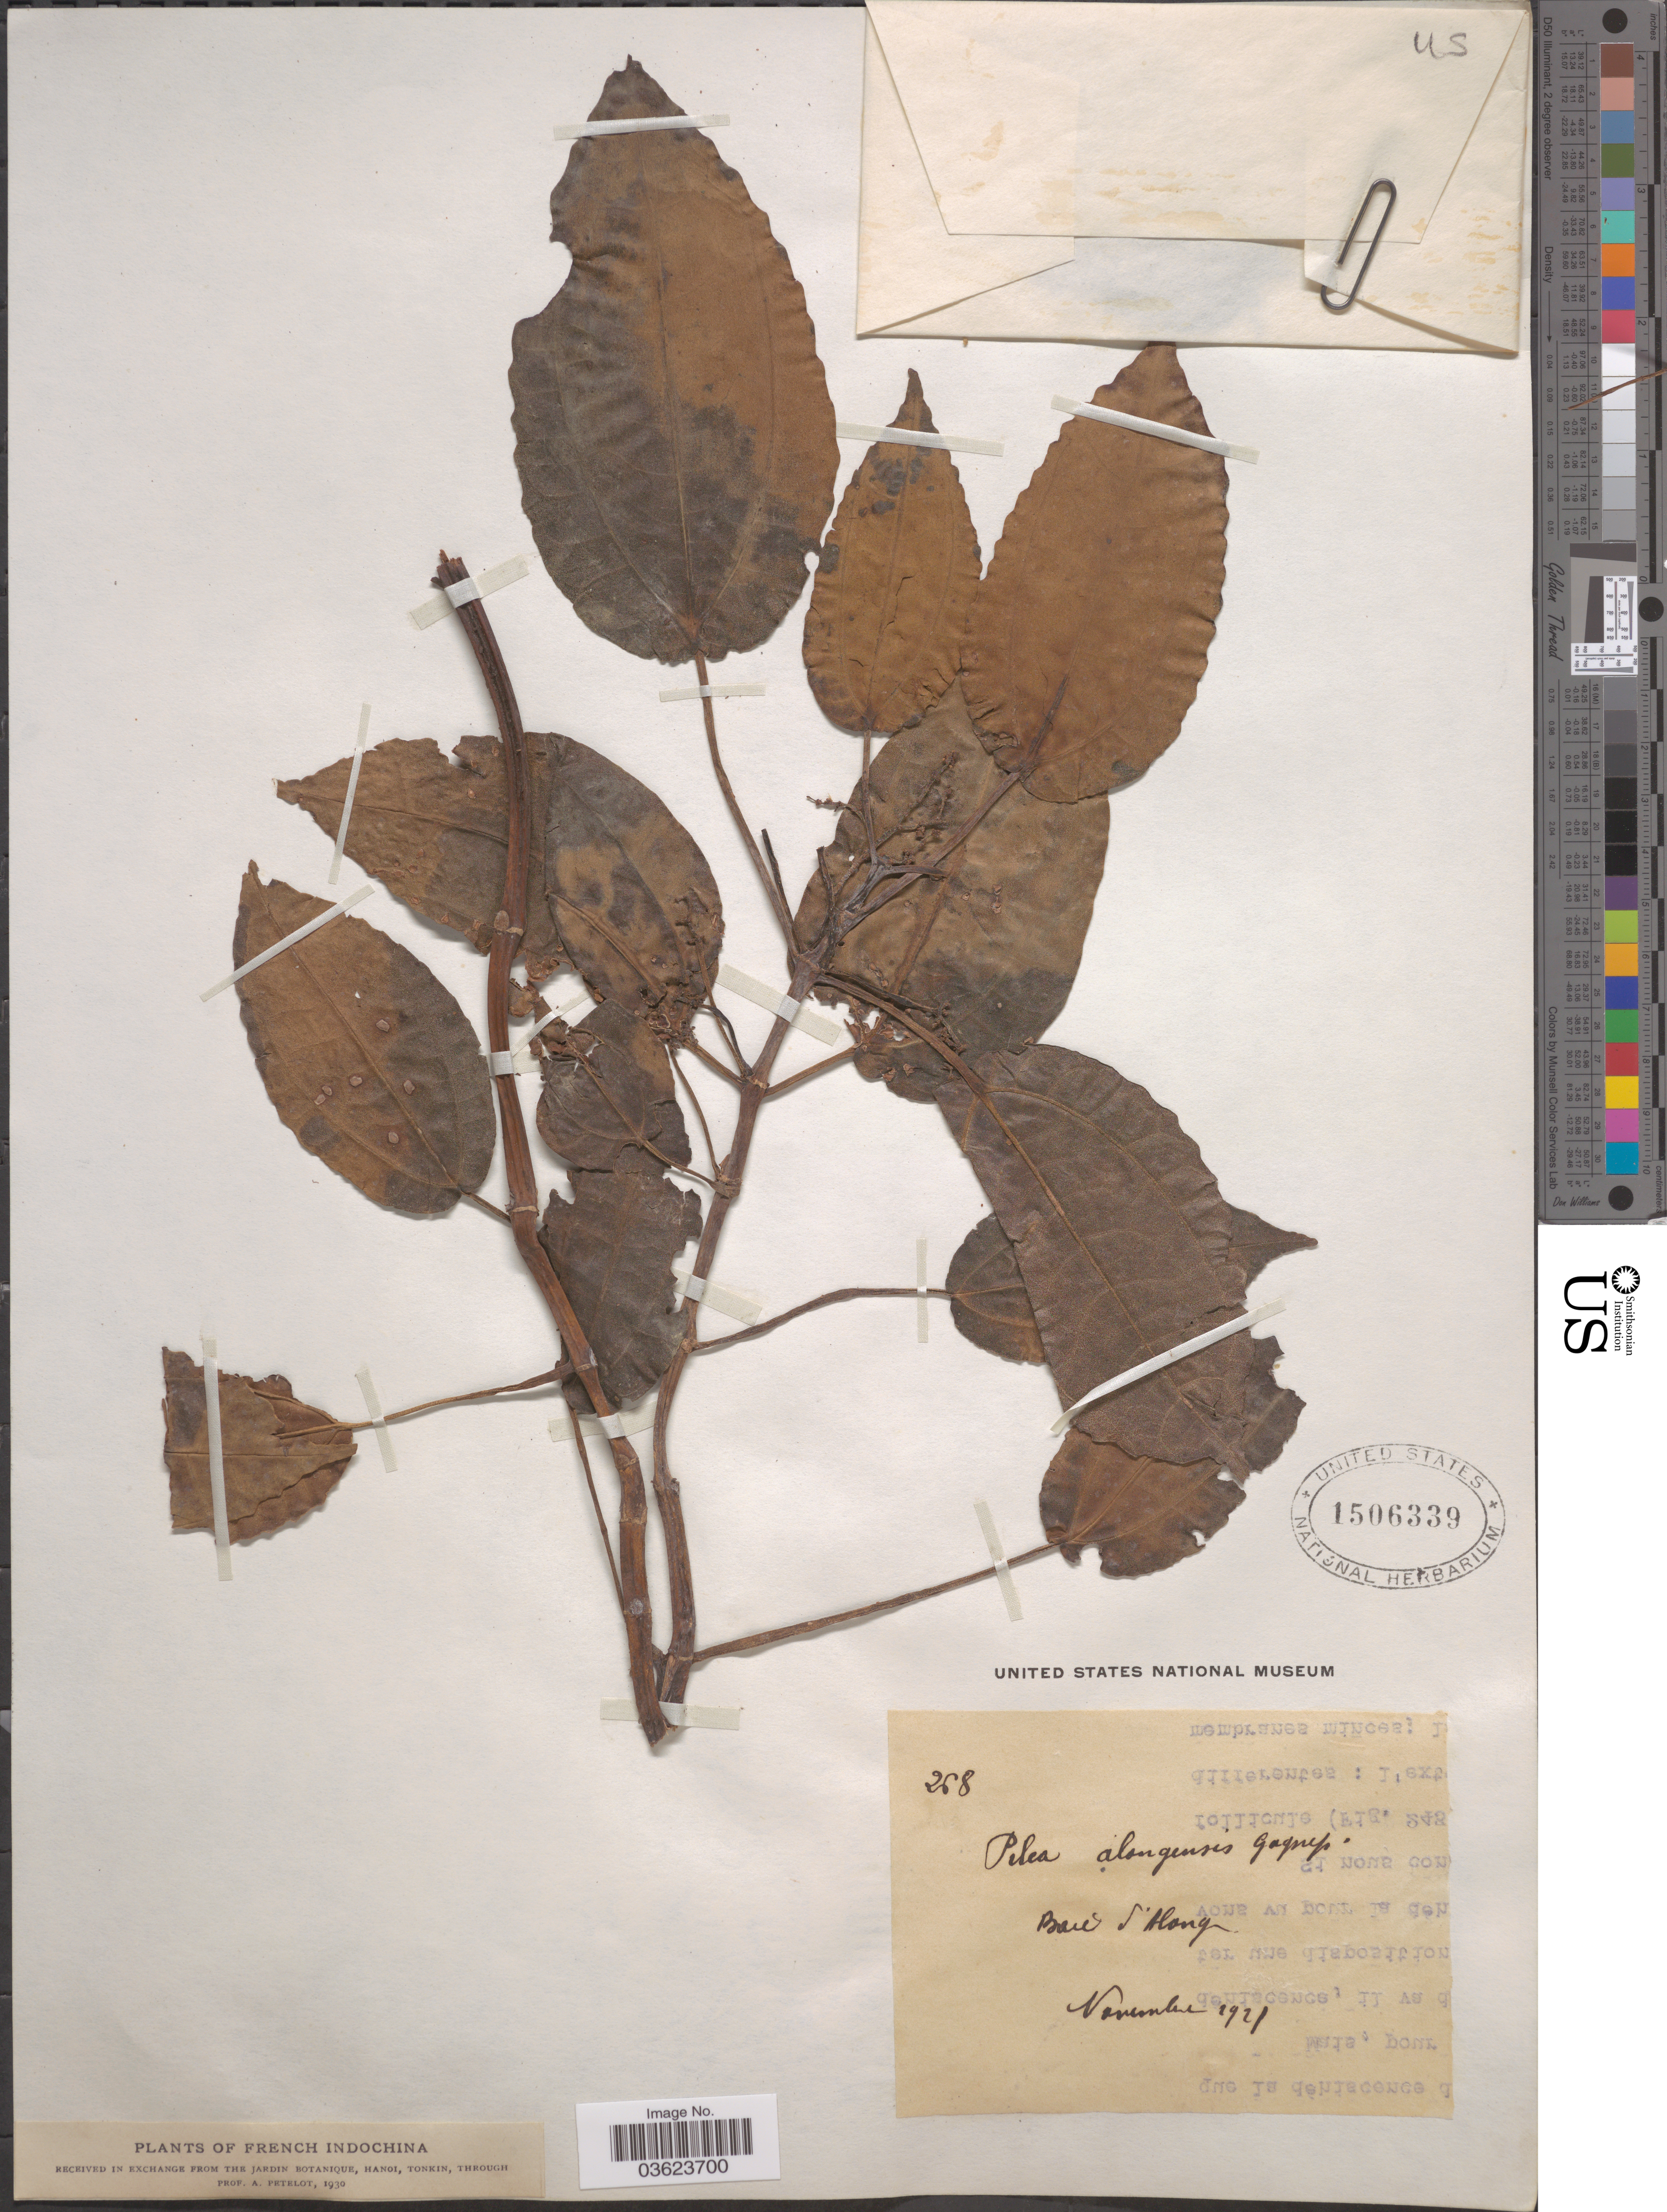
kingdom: Plantae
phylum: Tracheophyta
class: Magnoliopsida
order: Rosales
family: Urticaceae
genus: Pilea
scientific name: Pilea alongensis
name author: Gagnep.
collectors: A. Petelot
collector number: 268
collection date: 1921-11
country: Vietnam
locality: French Indochina. Bou [interpreted] S'Along [interpreted].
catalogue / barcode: US 1506339